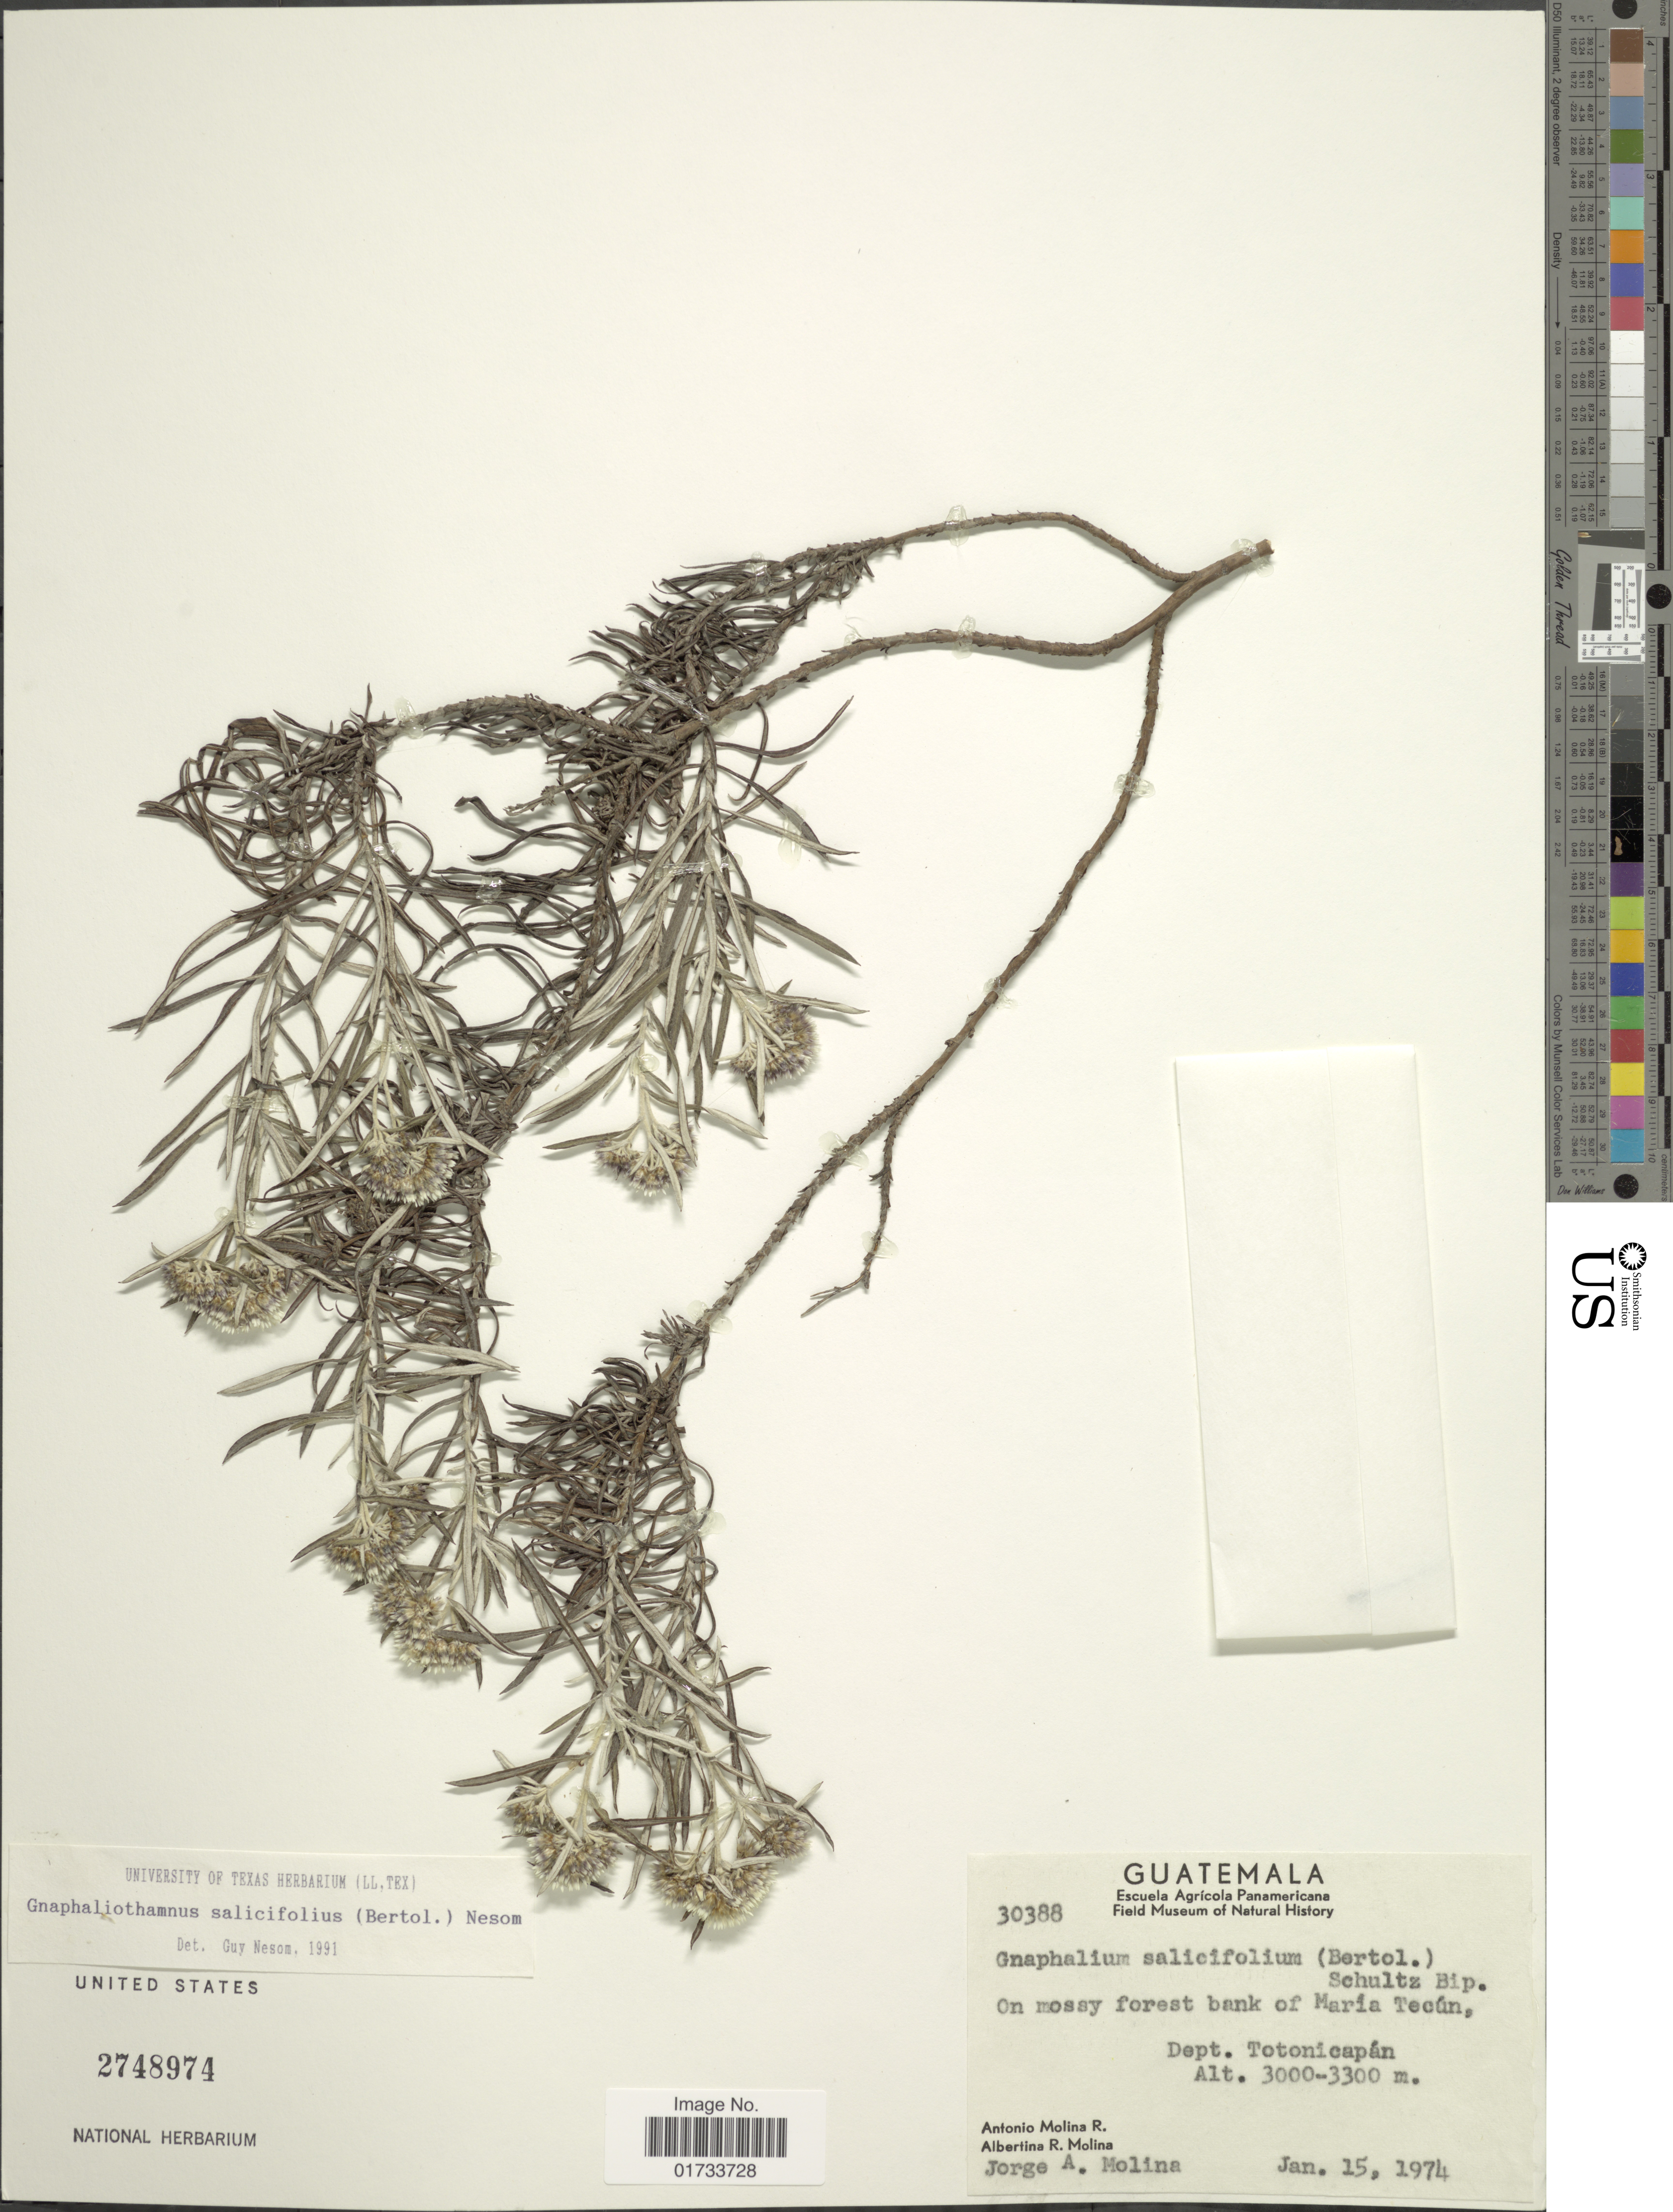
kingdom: Plantae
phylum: Tracheophyta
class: Magnoliopsida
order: Asterales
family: Asteraceae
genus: Chionolaena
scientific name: Chionolaena salicifolia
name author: (Bertol.) G.L. Nesom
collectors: A. Molina R., A. R. Molina & J. A. Molina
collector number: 30388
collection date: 1974-01-15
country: Guatemala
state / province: Totonicapan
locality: On mossy forest bank of María Tecún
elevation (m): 3000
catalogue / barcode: US 2748974